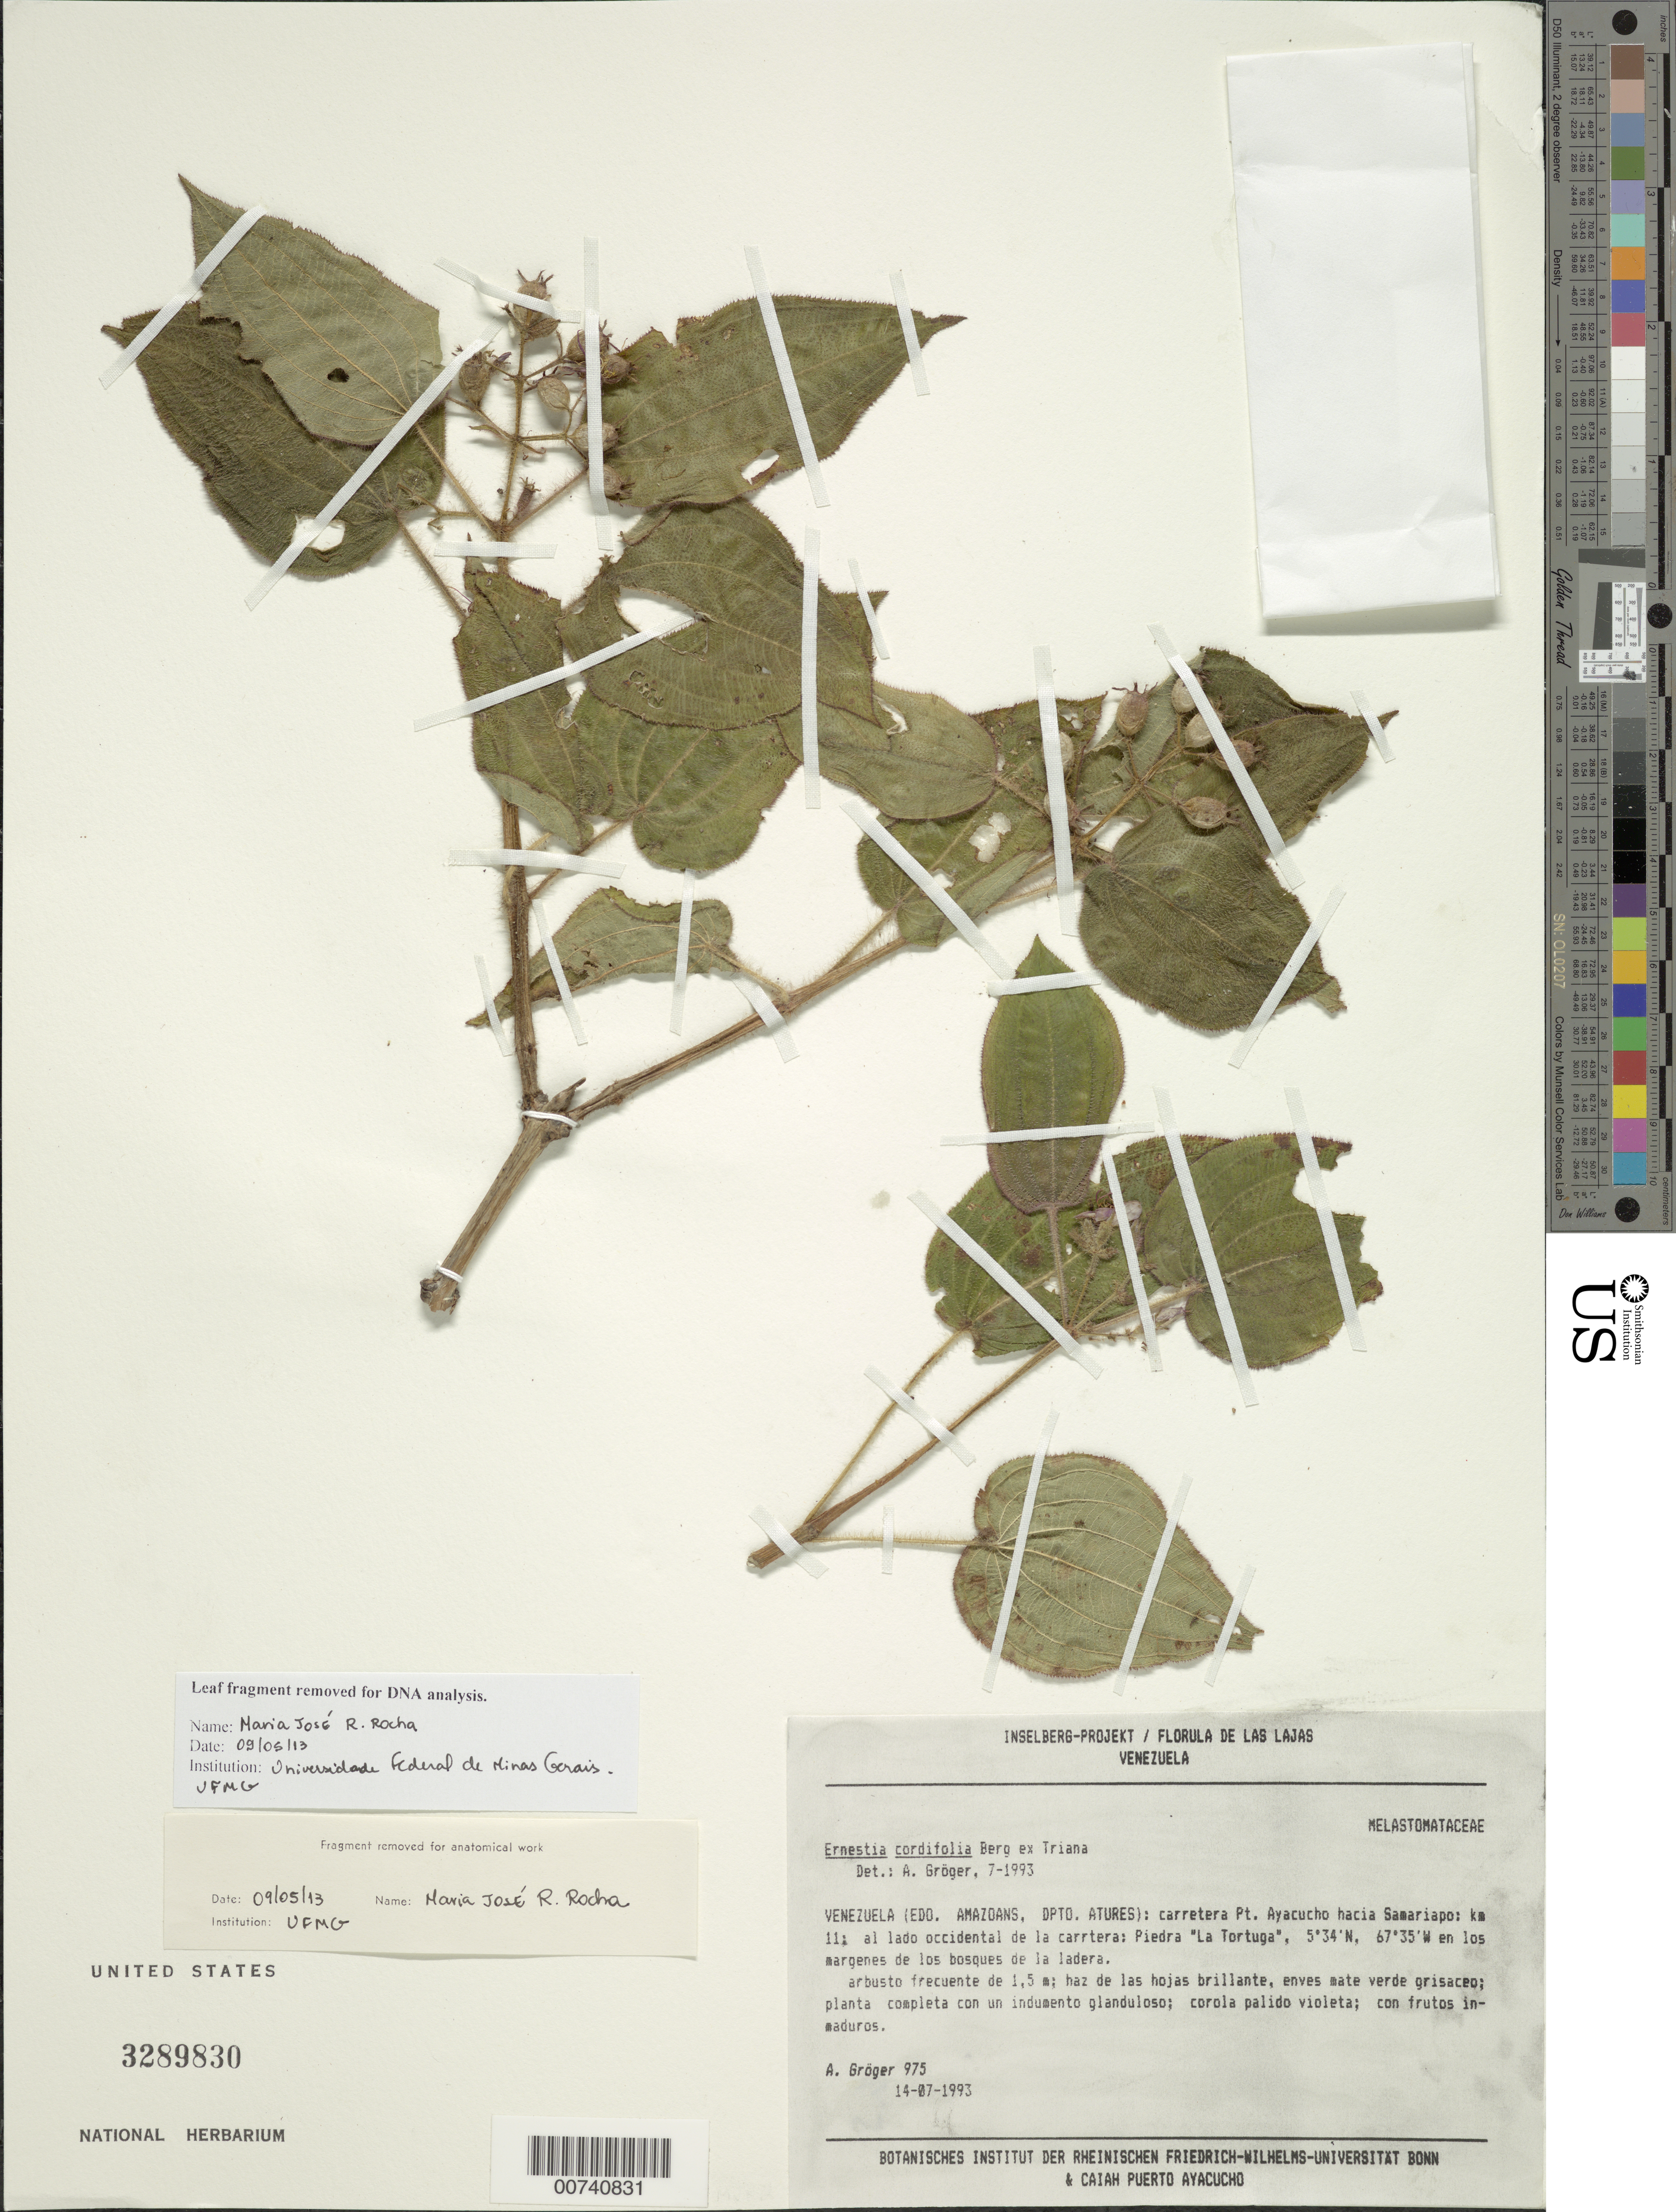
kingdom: Plantae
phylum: Tracheophyta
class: Magnoliopsida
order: Myrtales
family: Melastomataceae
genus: Pseudoernestia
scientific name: Pseudoernestia cordifolia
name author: (O. Berg ex Triana) Krasser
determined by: Nunes da Silva, Diego, (RB), Jardim Botanico do Rio de Janeiro - Herbario (BRAZIL)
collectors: A. Gröger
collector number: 975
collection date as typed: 14-Jul-93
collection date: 1993-07-14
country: Venezuela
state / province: Amazonas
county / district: Atures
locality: Puerto Ayacucho to Samariapo, km 11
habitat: Margenes de los bosques de la ladera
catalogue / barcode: US 3289830